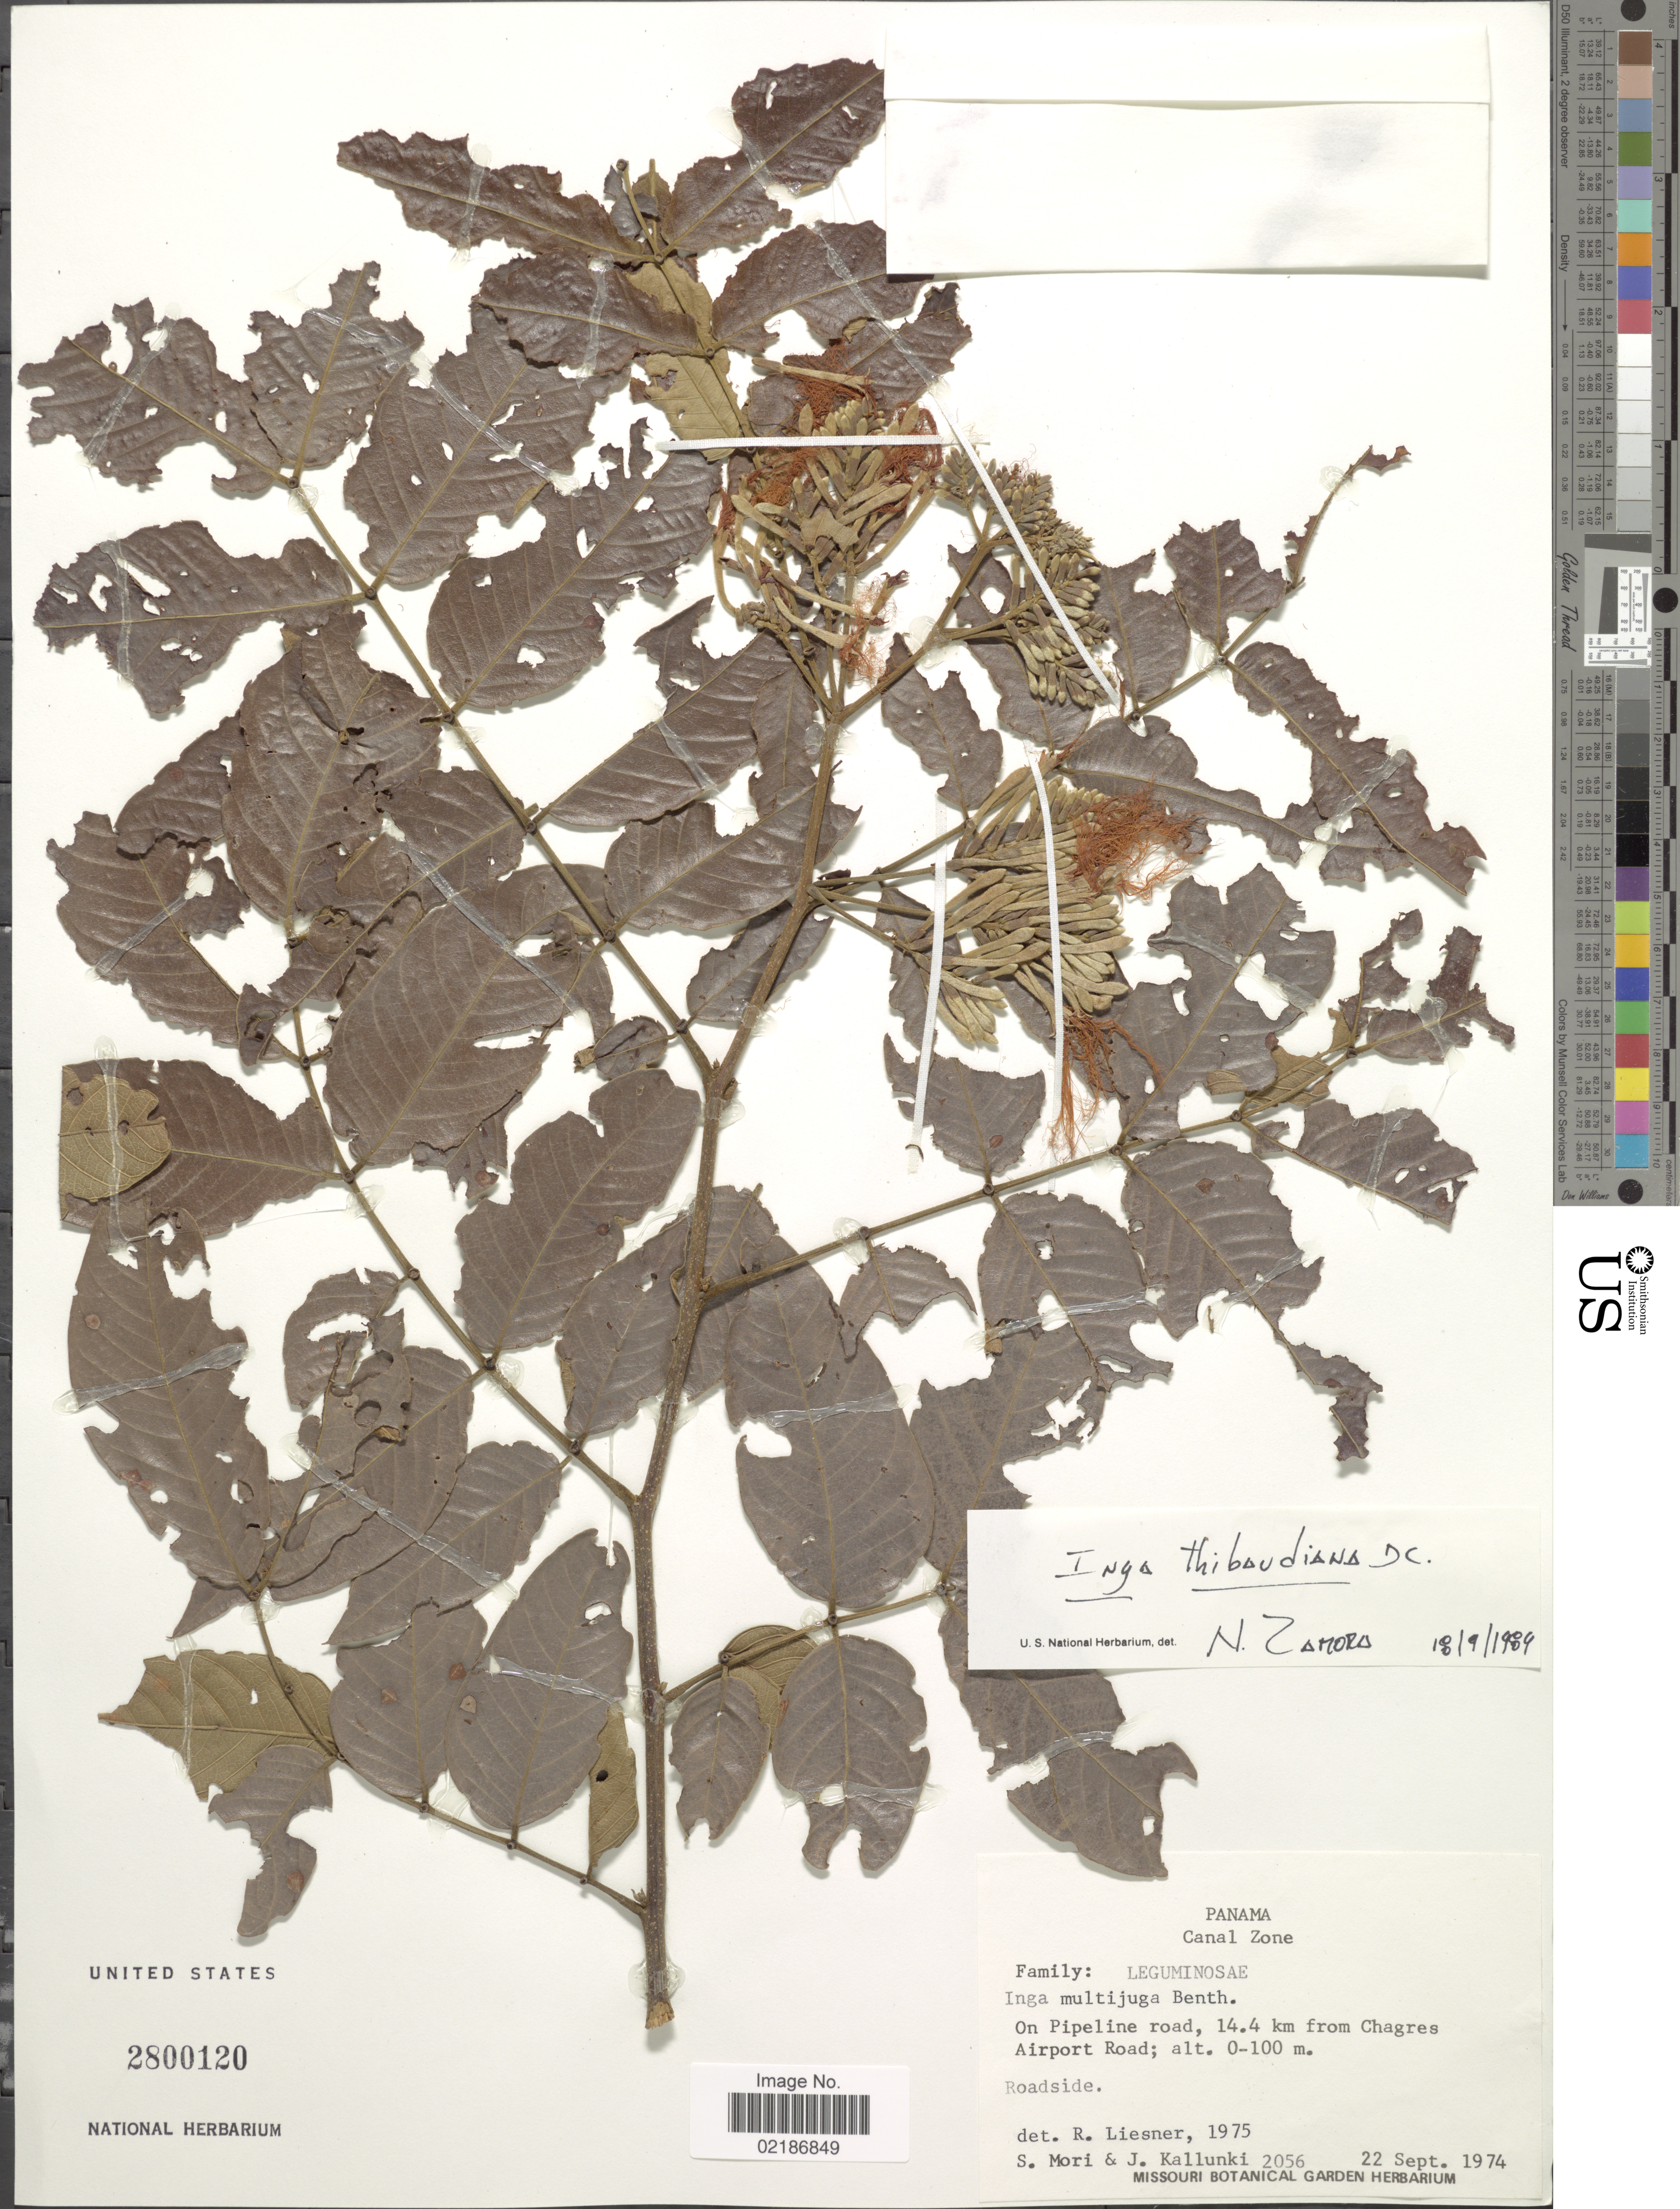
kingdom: Plantae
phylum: Tracheophyta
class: Magnoliopsida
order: Fabales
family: Fabaceae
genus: Inga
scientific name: Inga thibaudiana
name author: DC.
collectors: S. Mori & J. Kallunki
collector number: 2056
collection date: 1974-09-22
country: Panama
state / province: Colón / Panamá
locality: Canal Zone, on Pipeline road, 14.4 km from Chagres Airport Road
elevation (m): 0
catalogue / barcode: US 2800120